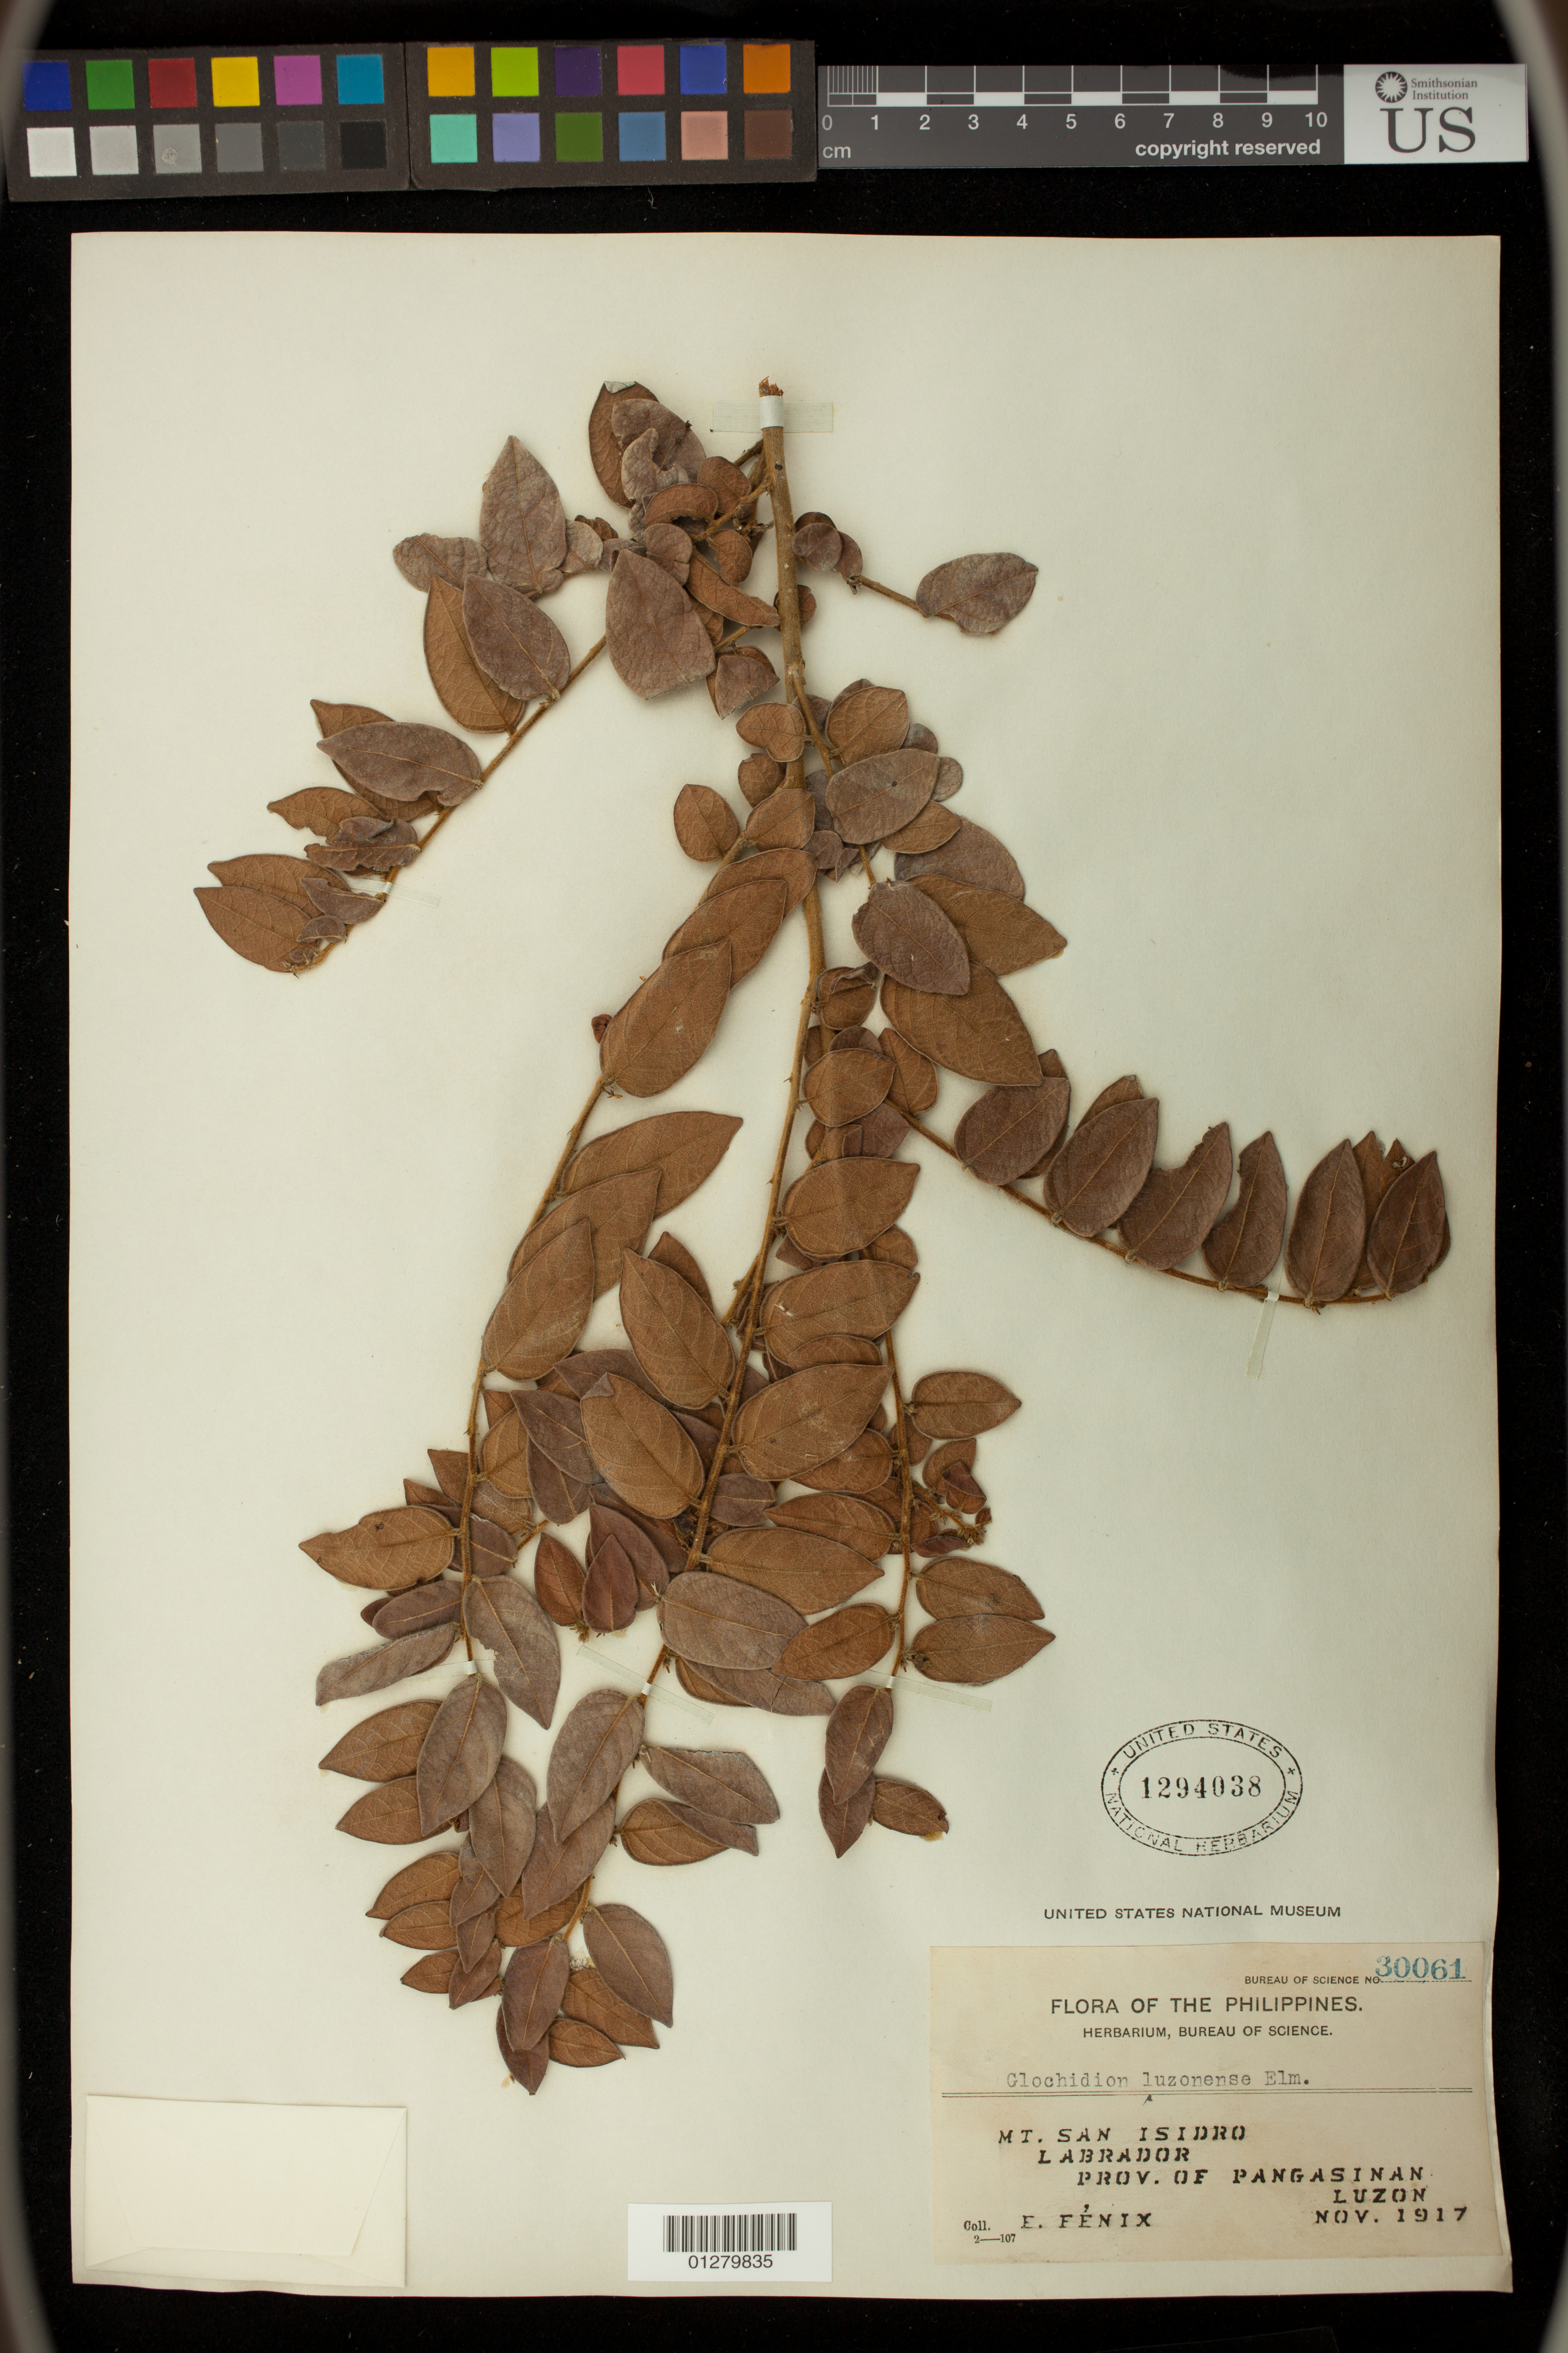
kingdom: Plantae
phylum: Tracheophyta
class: Magnoliopsida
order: Malpighiales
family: Phyllanthaceae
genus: Sauropus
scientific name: Sauropus villosus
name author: (Blanco) Merr.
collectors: E. Fenix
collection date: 1917-11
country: Philippines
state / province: Ilocos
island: Luzon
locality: Mt. San Isidro, Labrador Prov. of Pangasinan, Luzon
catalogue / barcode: US 1294038